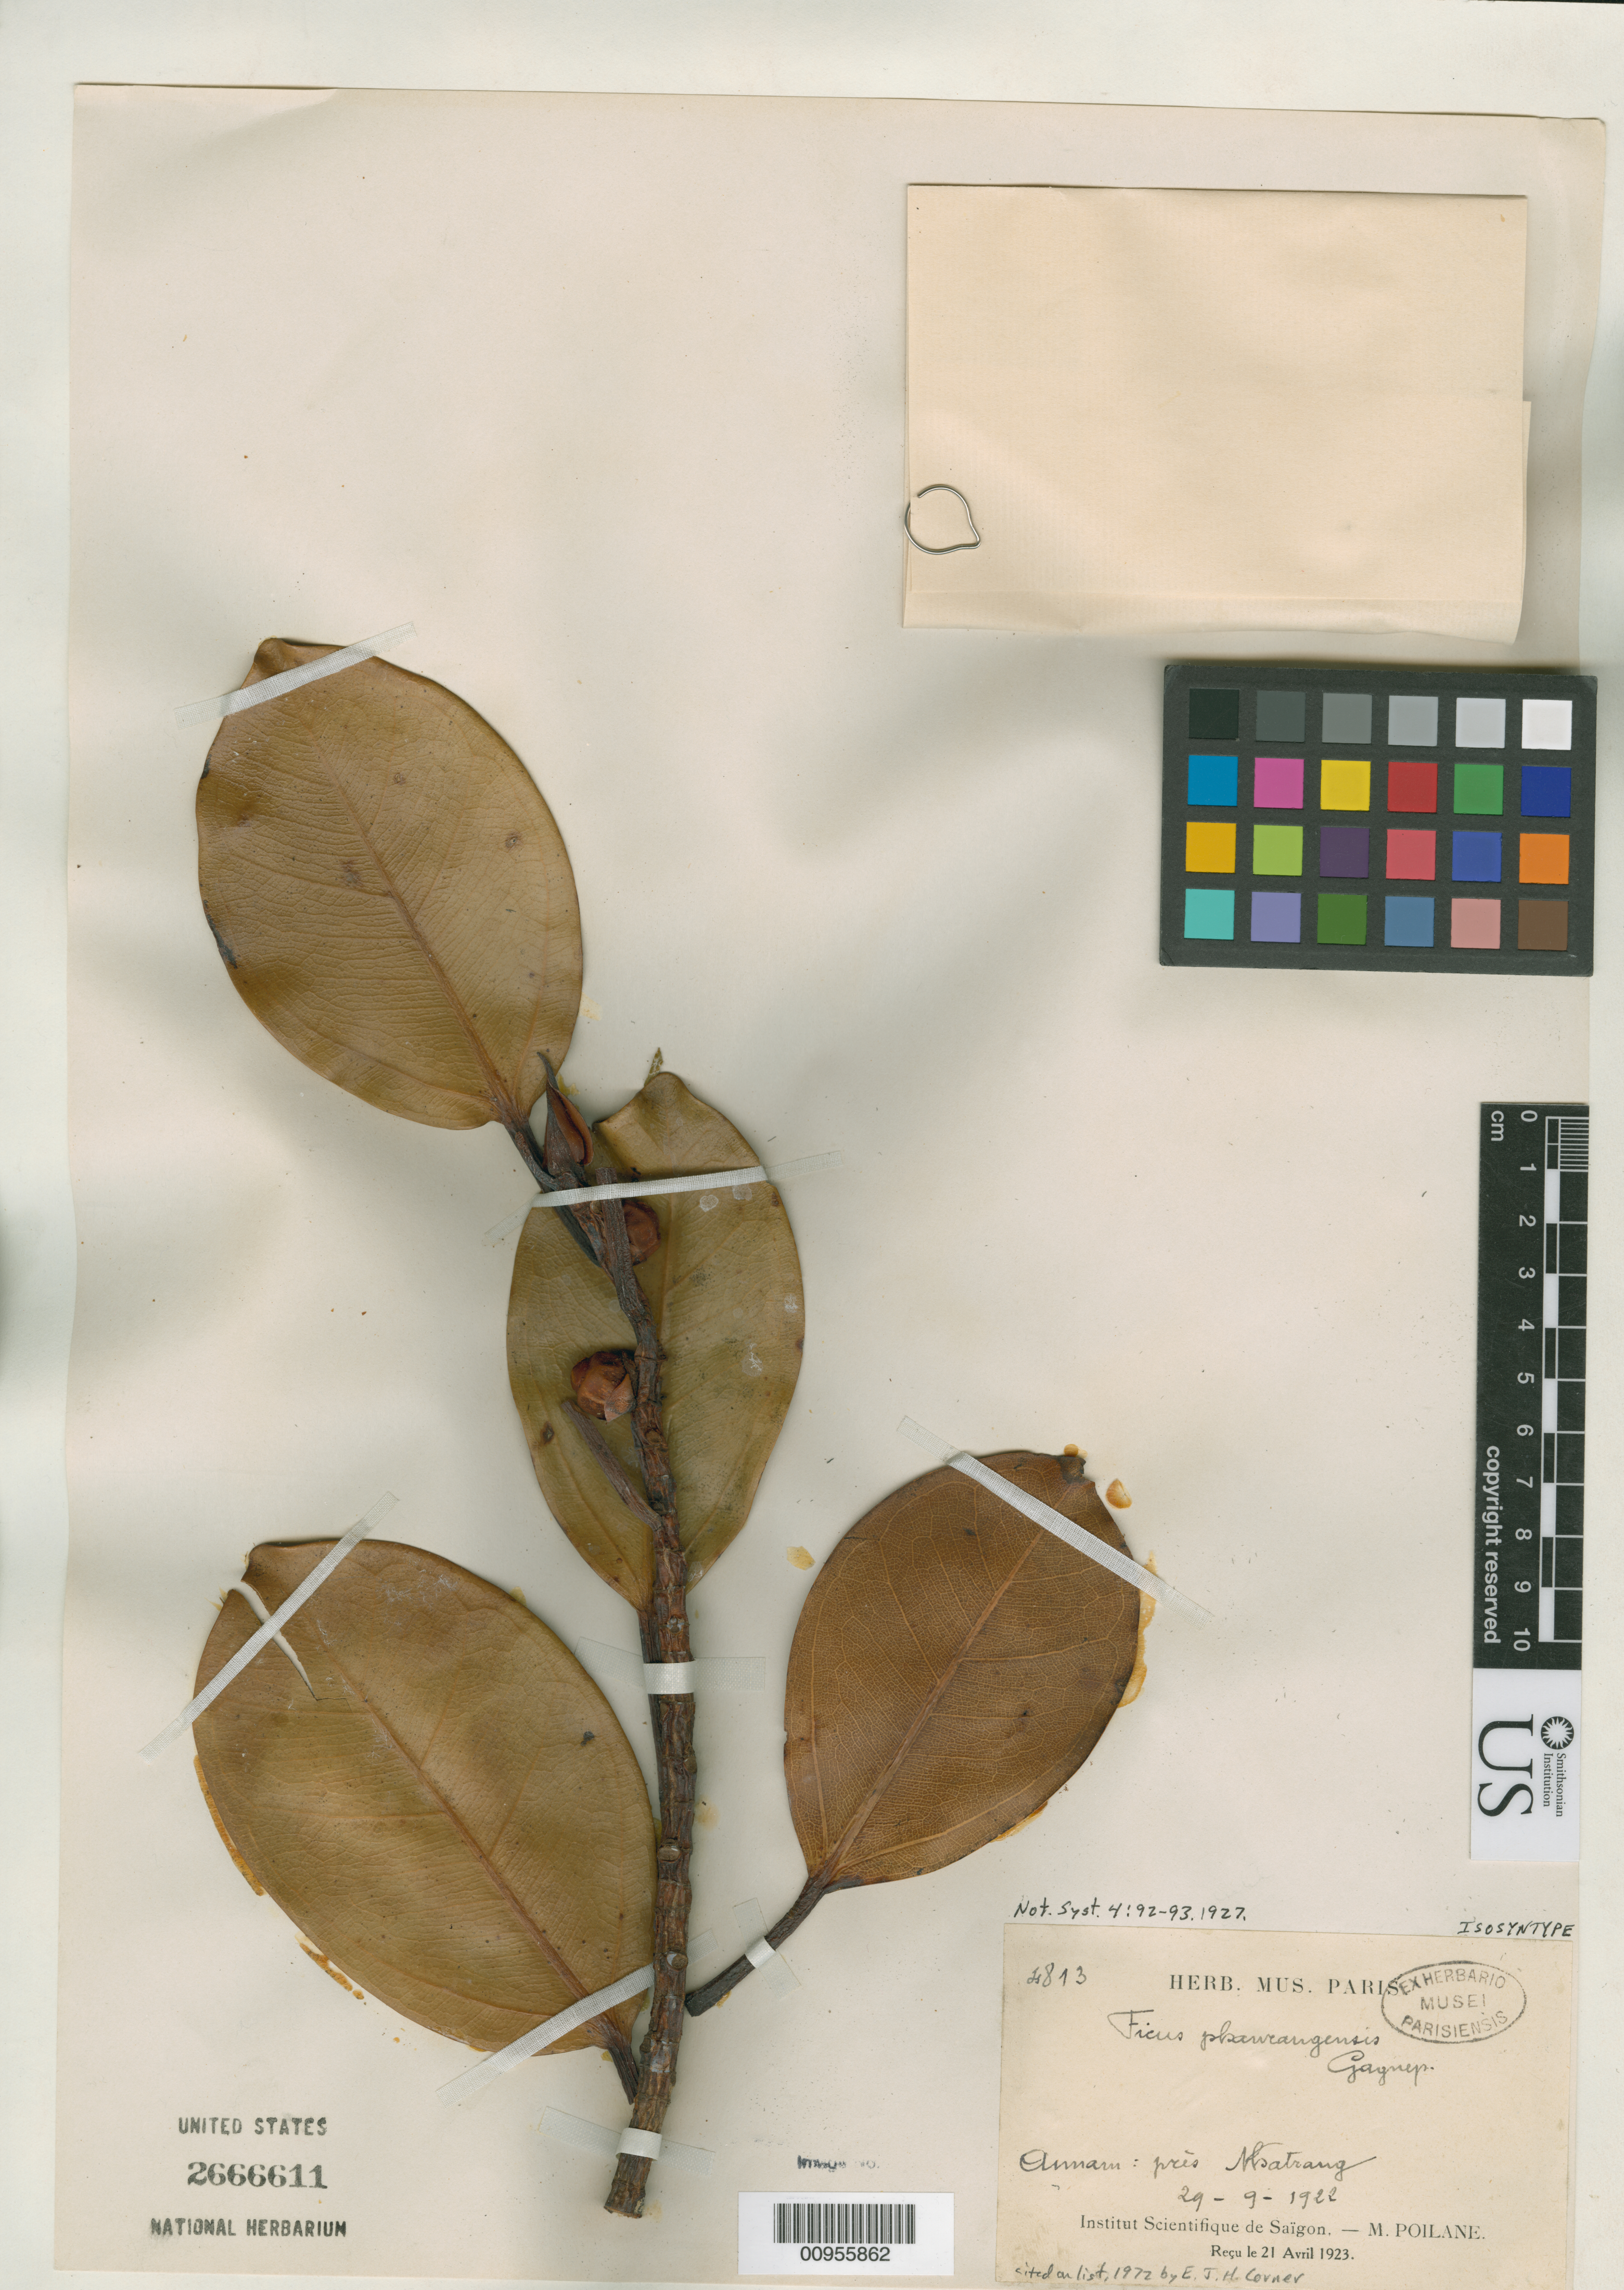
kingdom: Plantae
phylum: Tracheophyta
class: Magnoliopsida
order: Rosales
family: Moraceae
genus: Ficus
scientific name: Ficus phanrangensis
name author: Gagnep.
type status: Isosyntype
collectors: E. Poilane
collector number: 4813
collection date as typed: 29 Sep 1922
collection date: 1922-09-29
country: Vietnam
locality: Annam: près Nhatrang.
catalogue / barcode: US 2666611